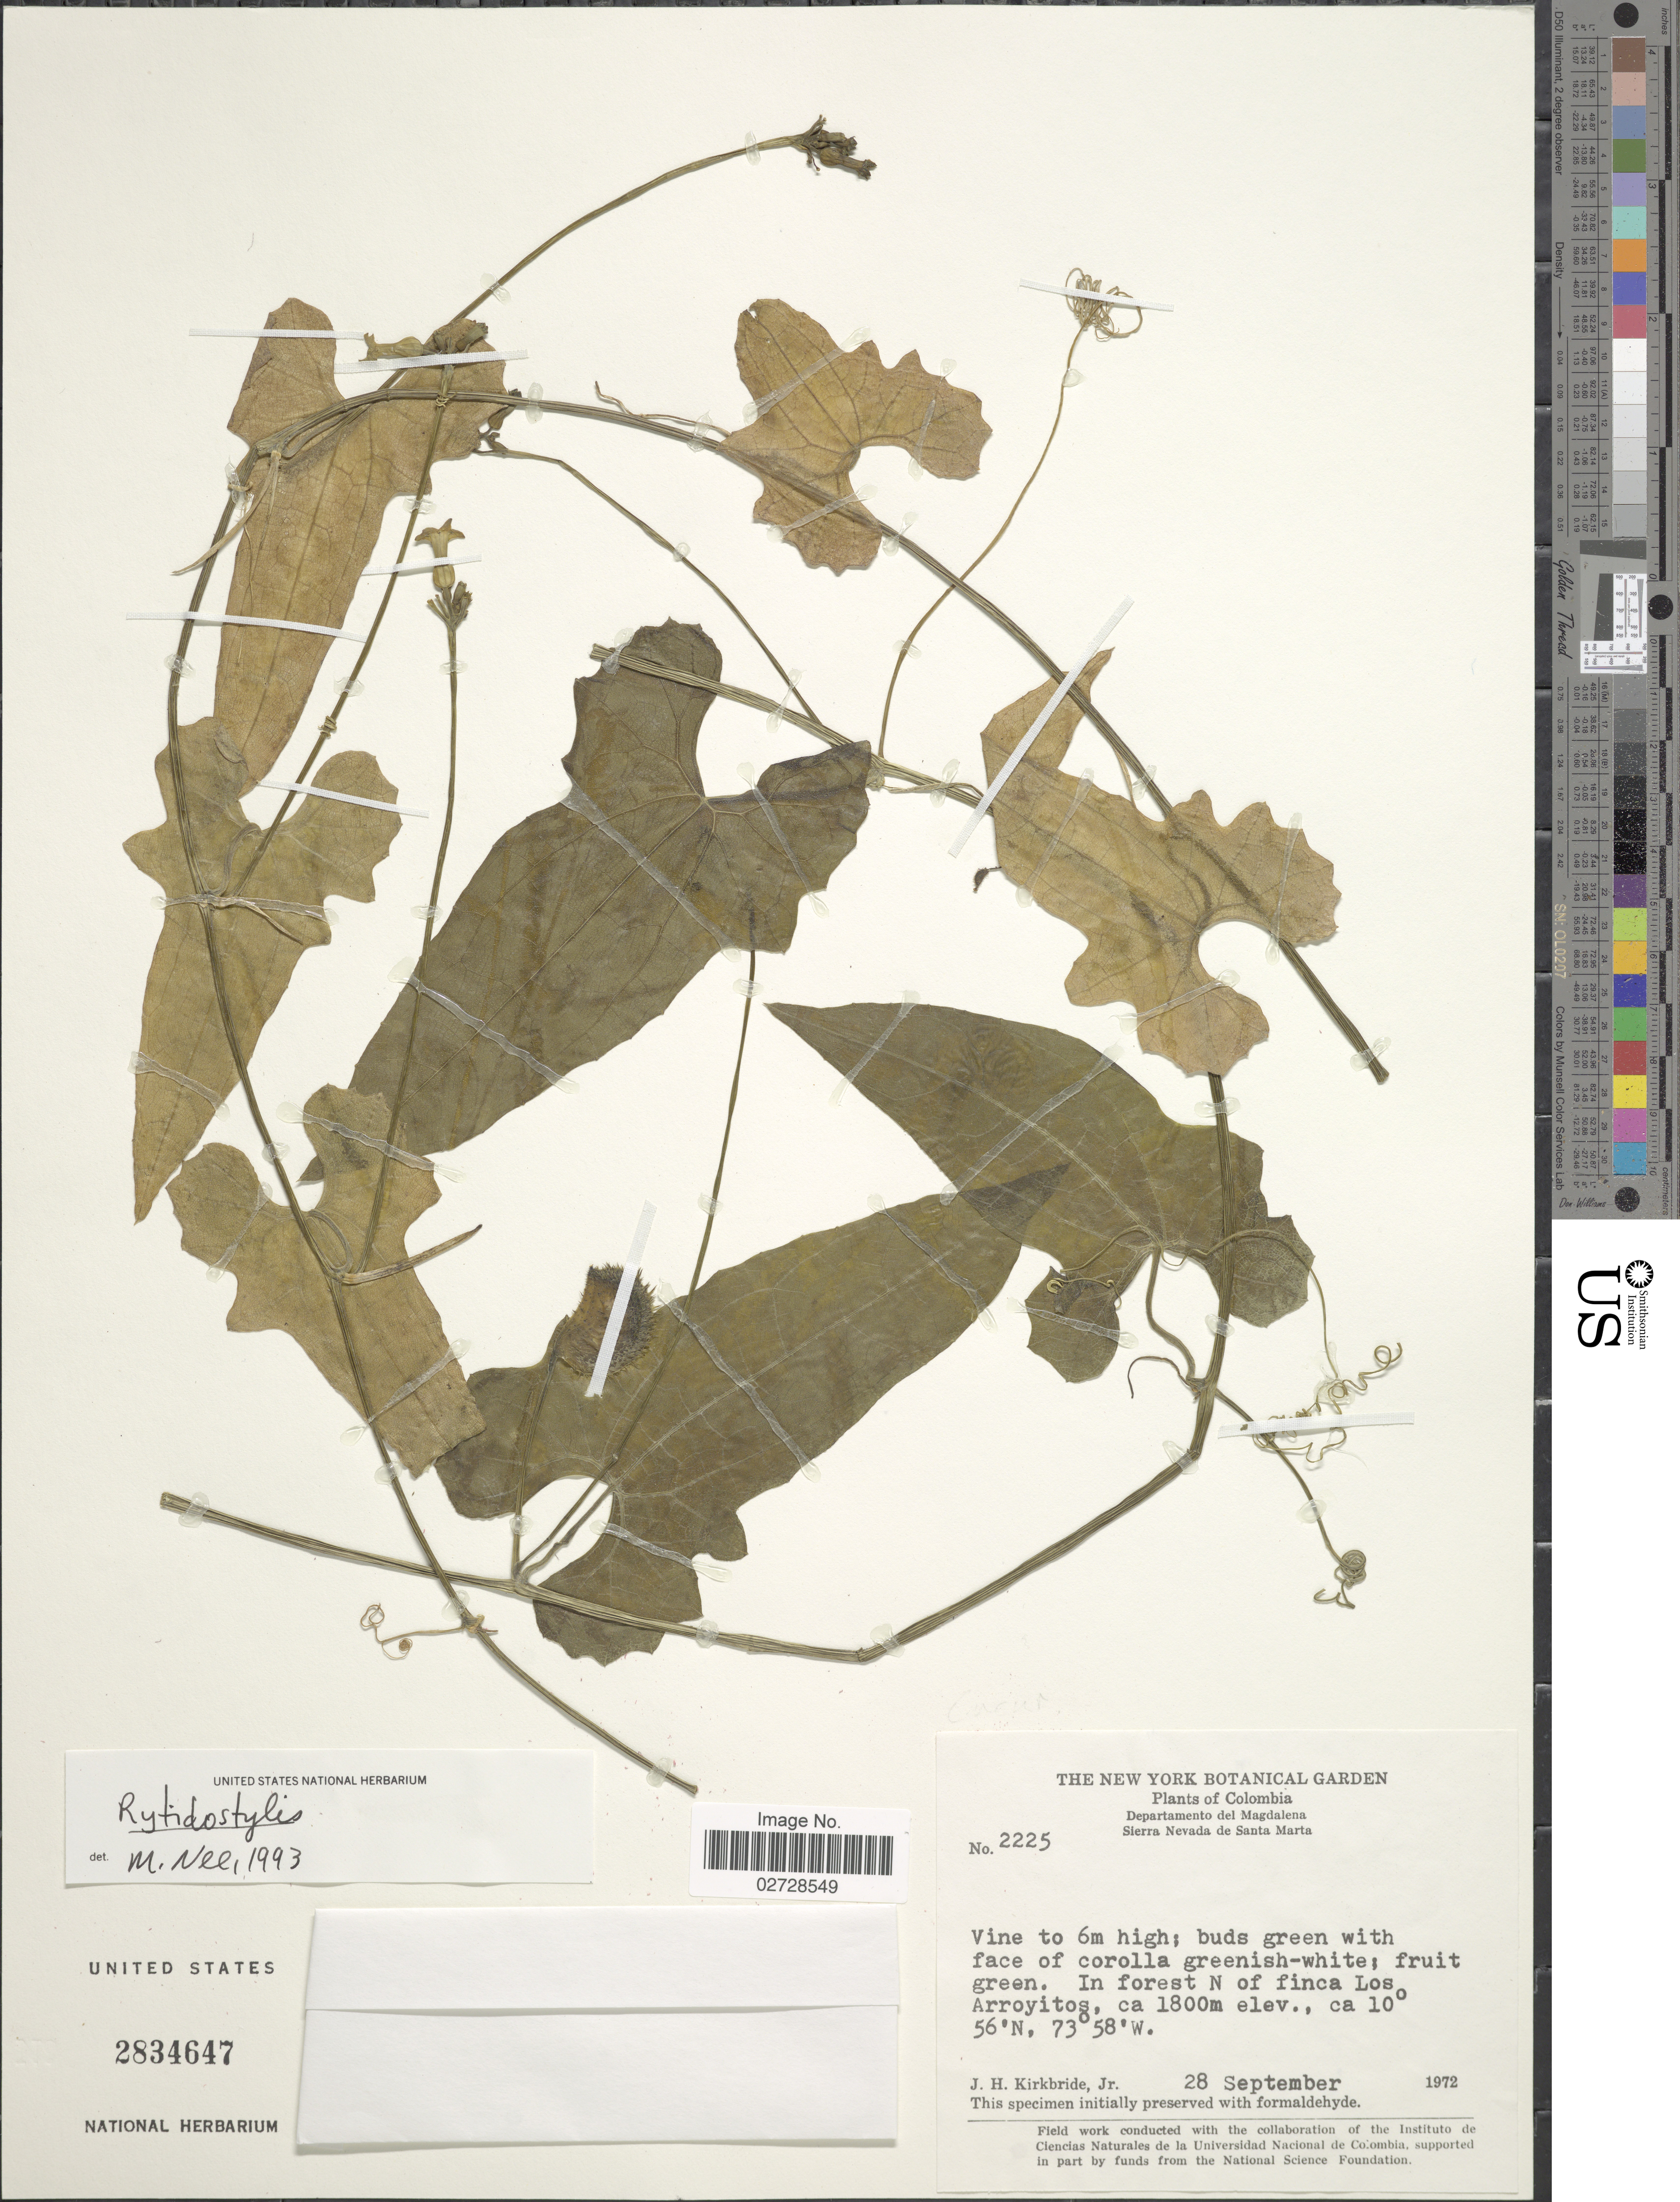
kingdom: Plantae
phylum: Tracheophyta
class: Magnoliopsida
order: Cucurbitales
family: Cucurbitaceae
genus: Cyclanthera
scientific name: Cyclanthera sp.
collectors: J. H. Kirkbride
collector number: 2225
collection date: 1972-09-28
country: Colombia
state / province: Magdalena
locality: Sierra Nevada de Santa Maria, in forest N of finca Los Arroyitos.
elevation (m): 1800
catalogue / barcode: US 2834647